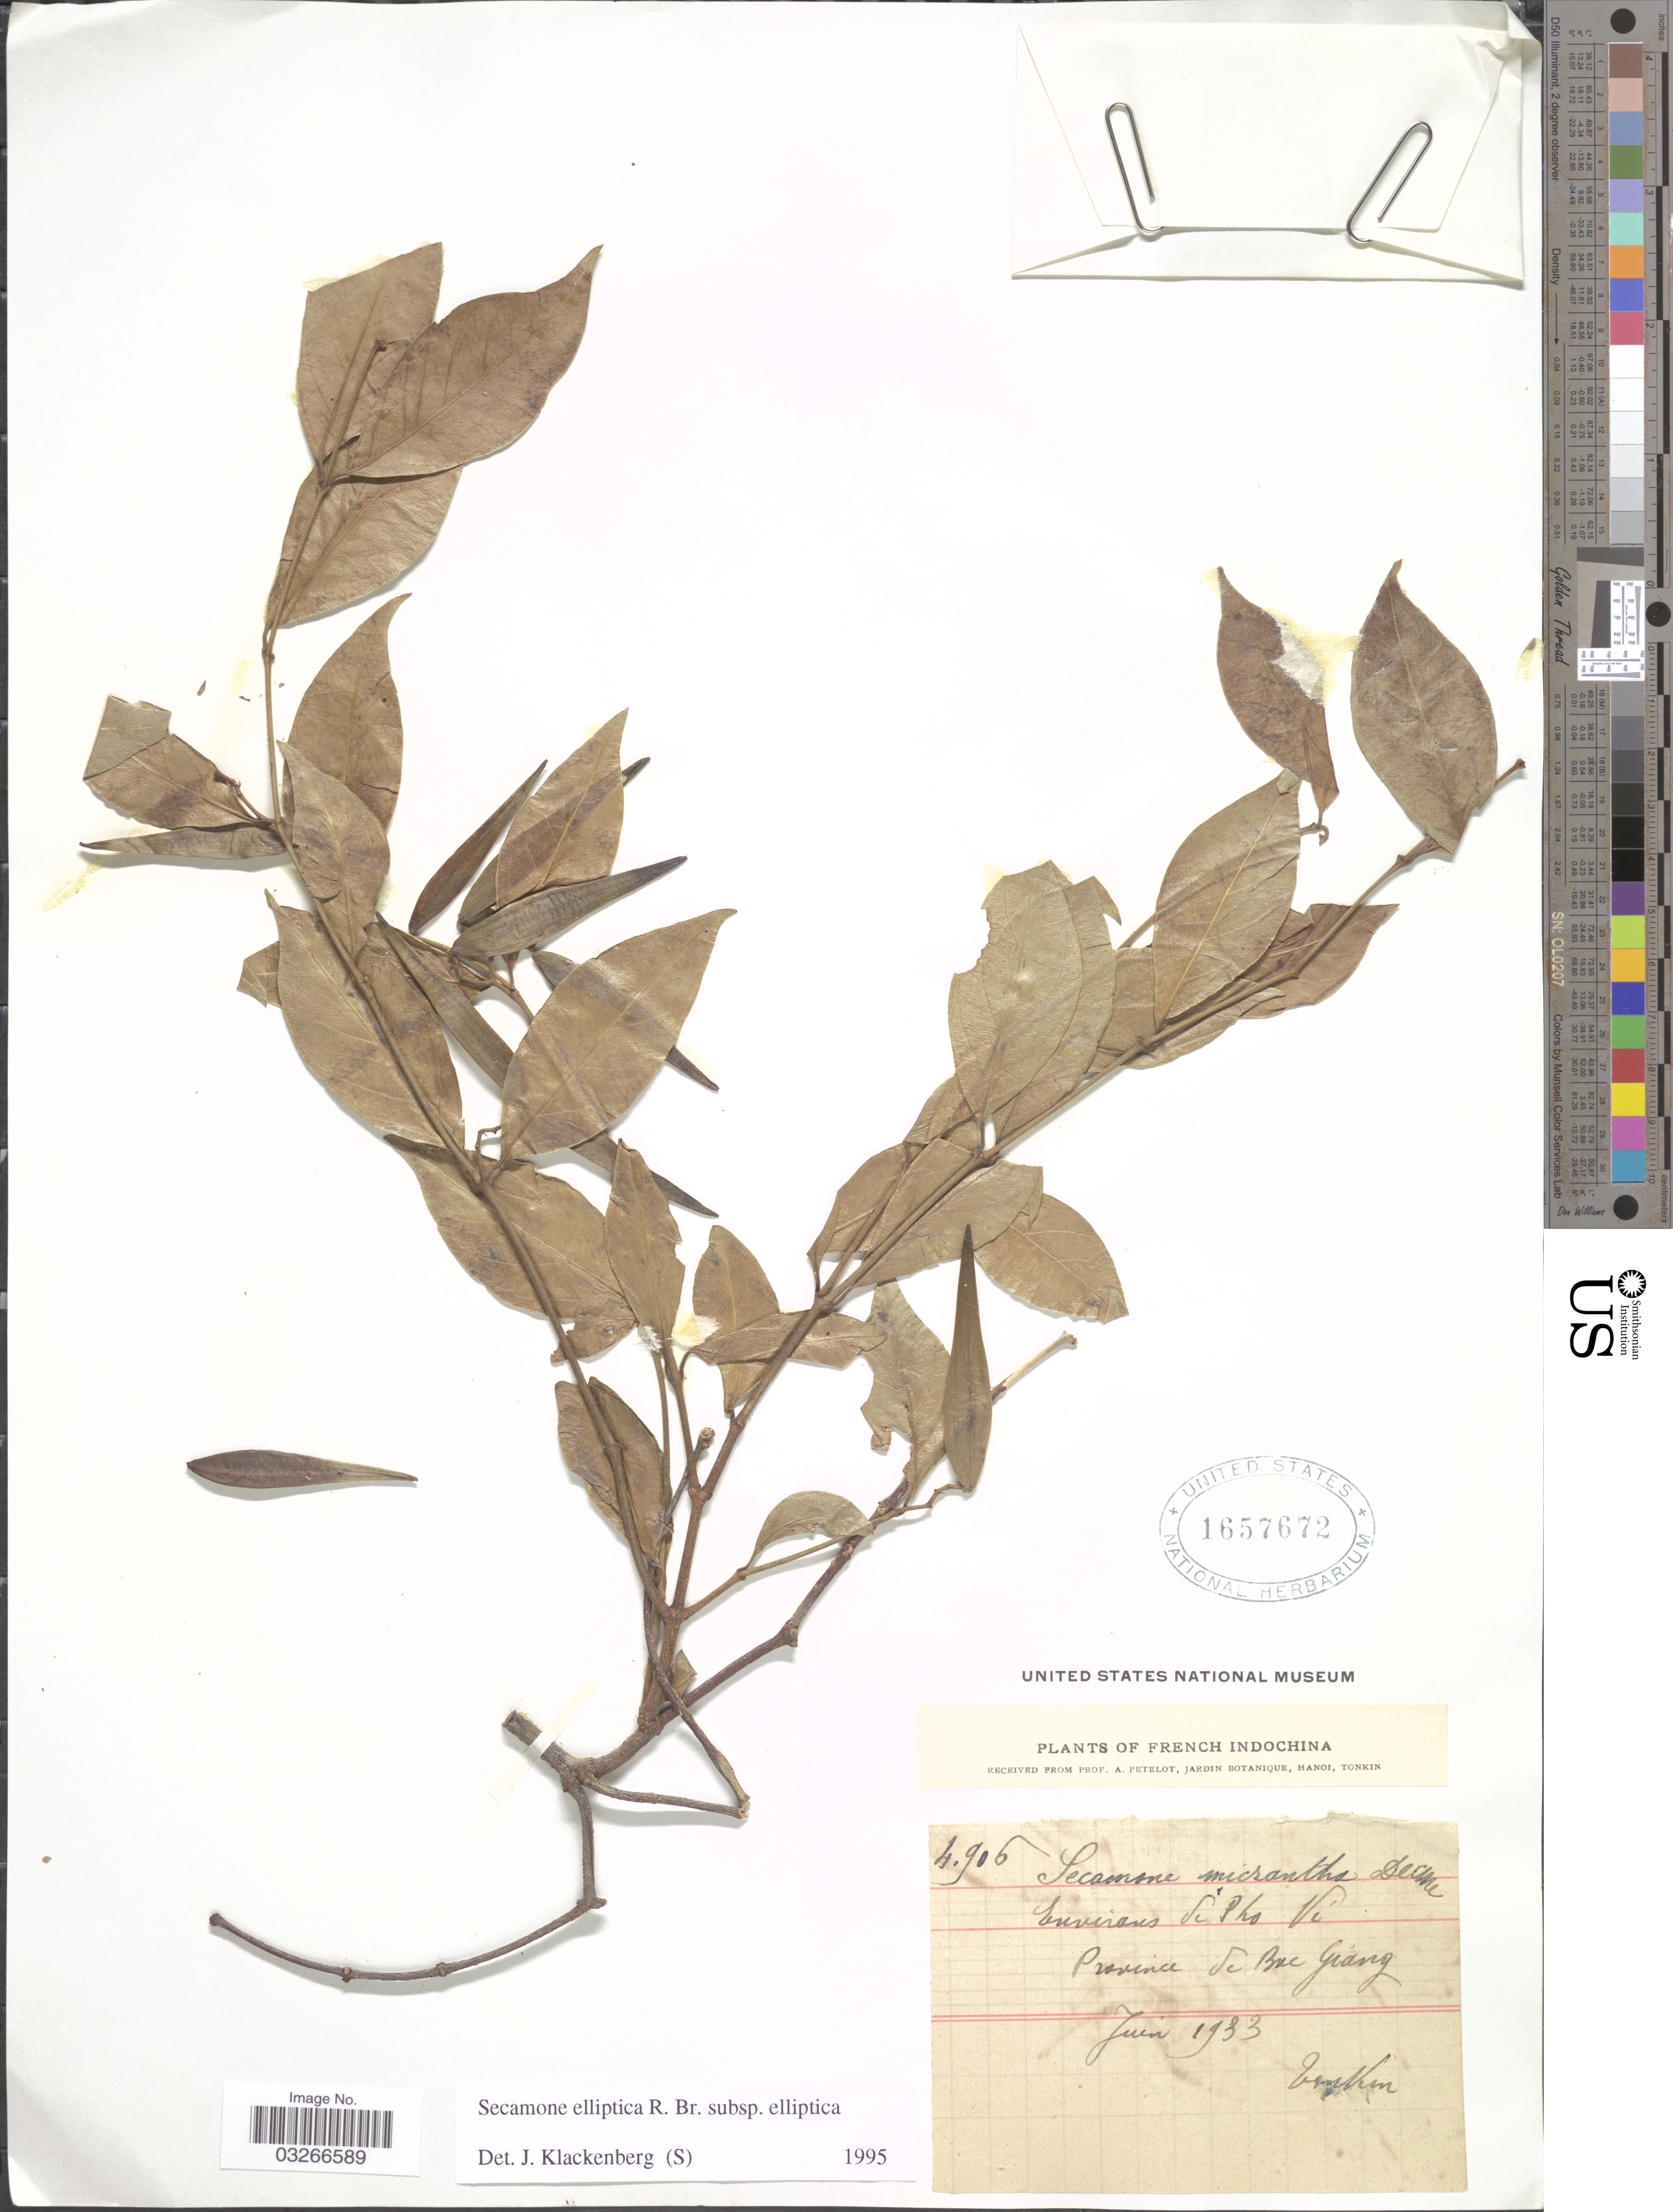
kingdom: Plantae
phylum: Tracheophyta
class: Magnoliopsida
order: Gentianales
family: Apocynaceae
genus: Secamone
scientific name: Secamone elliptica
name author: R. Br.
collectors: P. A. Pételot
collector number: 4906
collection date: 1933-06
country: Vietnam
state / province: Bac Giang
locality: French Indochina. Environs de Pho Vi.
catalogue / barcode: US 1657672